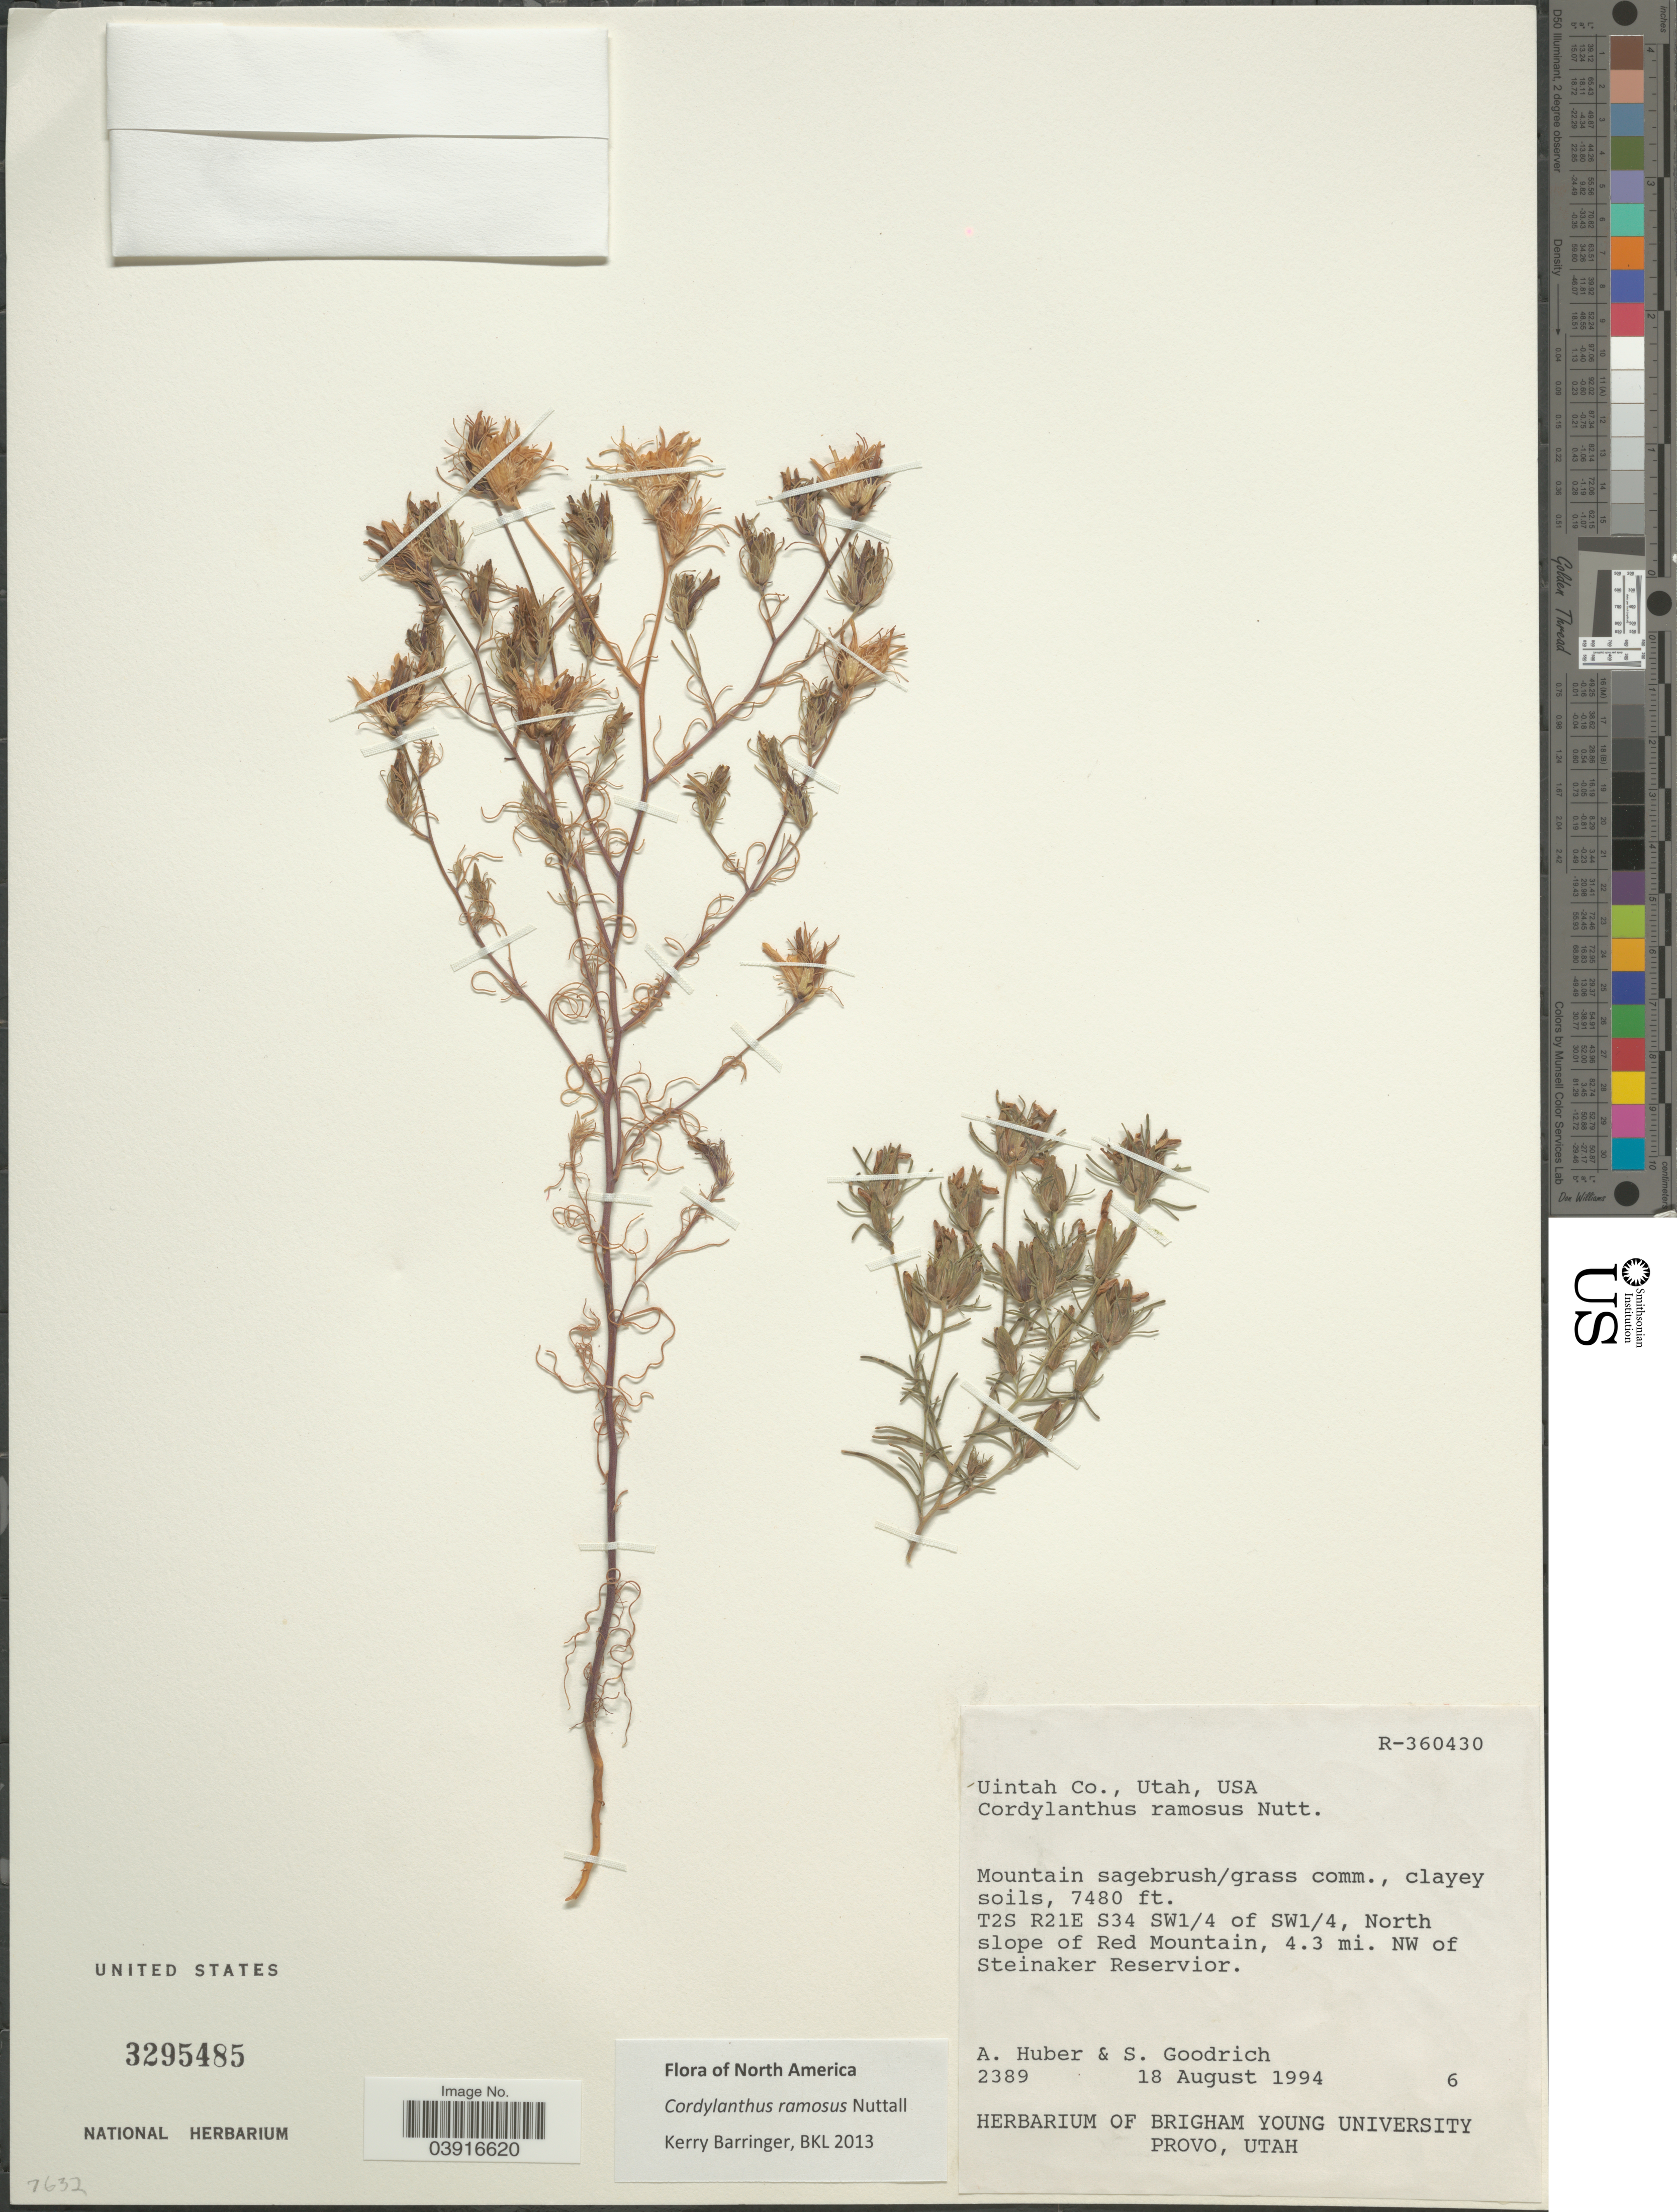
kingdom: Plantae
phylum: Tracheophyta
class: Magnoliopsida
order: Lamiales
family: Orobanchaceae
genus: Cordylanthus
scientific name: Cordylanthus ramosus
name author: Nutt. ex Benth.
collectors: A. Huber & S. Goodrich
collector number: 2389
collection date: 1994-08-18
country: United States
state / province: Utah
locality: Uintah Co. T2S R21E S34 SW¼ of SW¼, North slope of Red Mountain, 4.3 mi. NW of Steinaker Reservoir.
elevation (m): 2280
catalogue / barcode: US 3295485